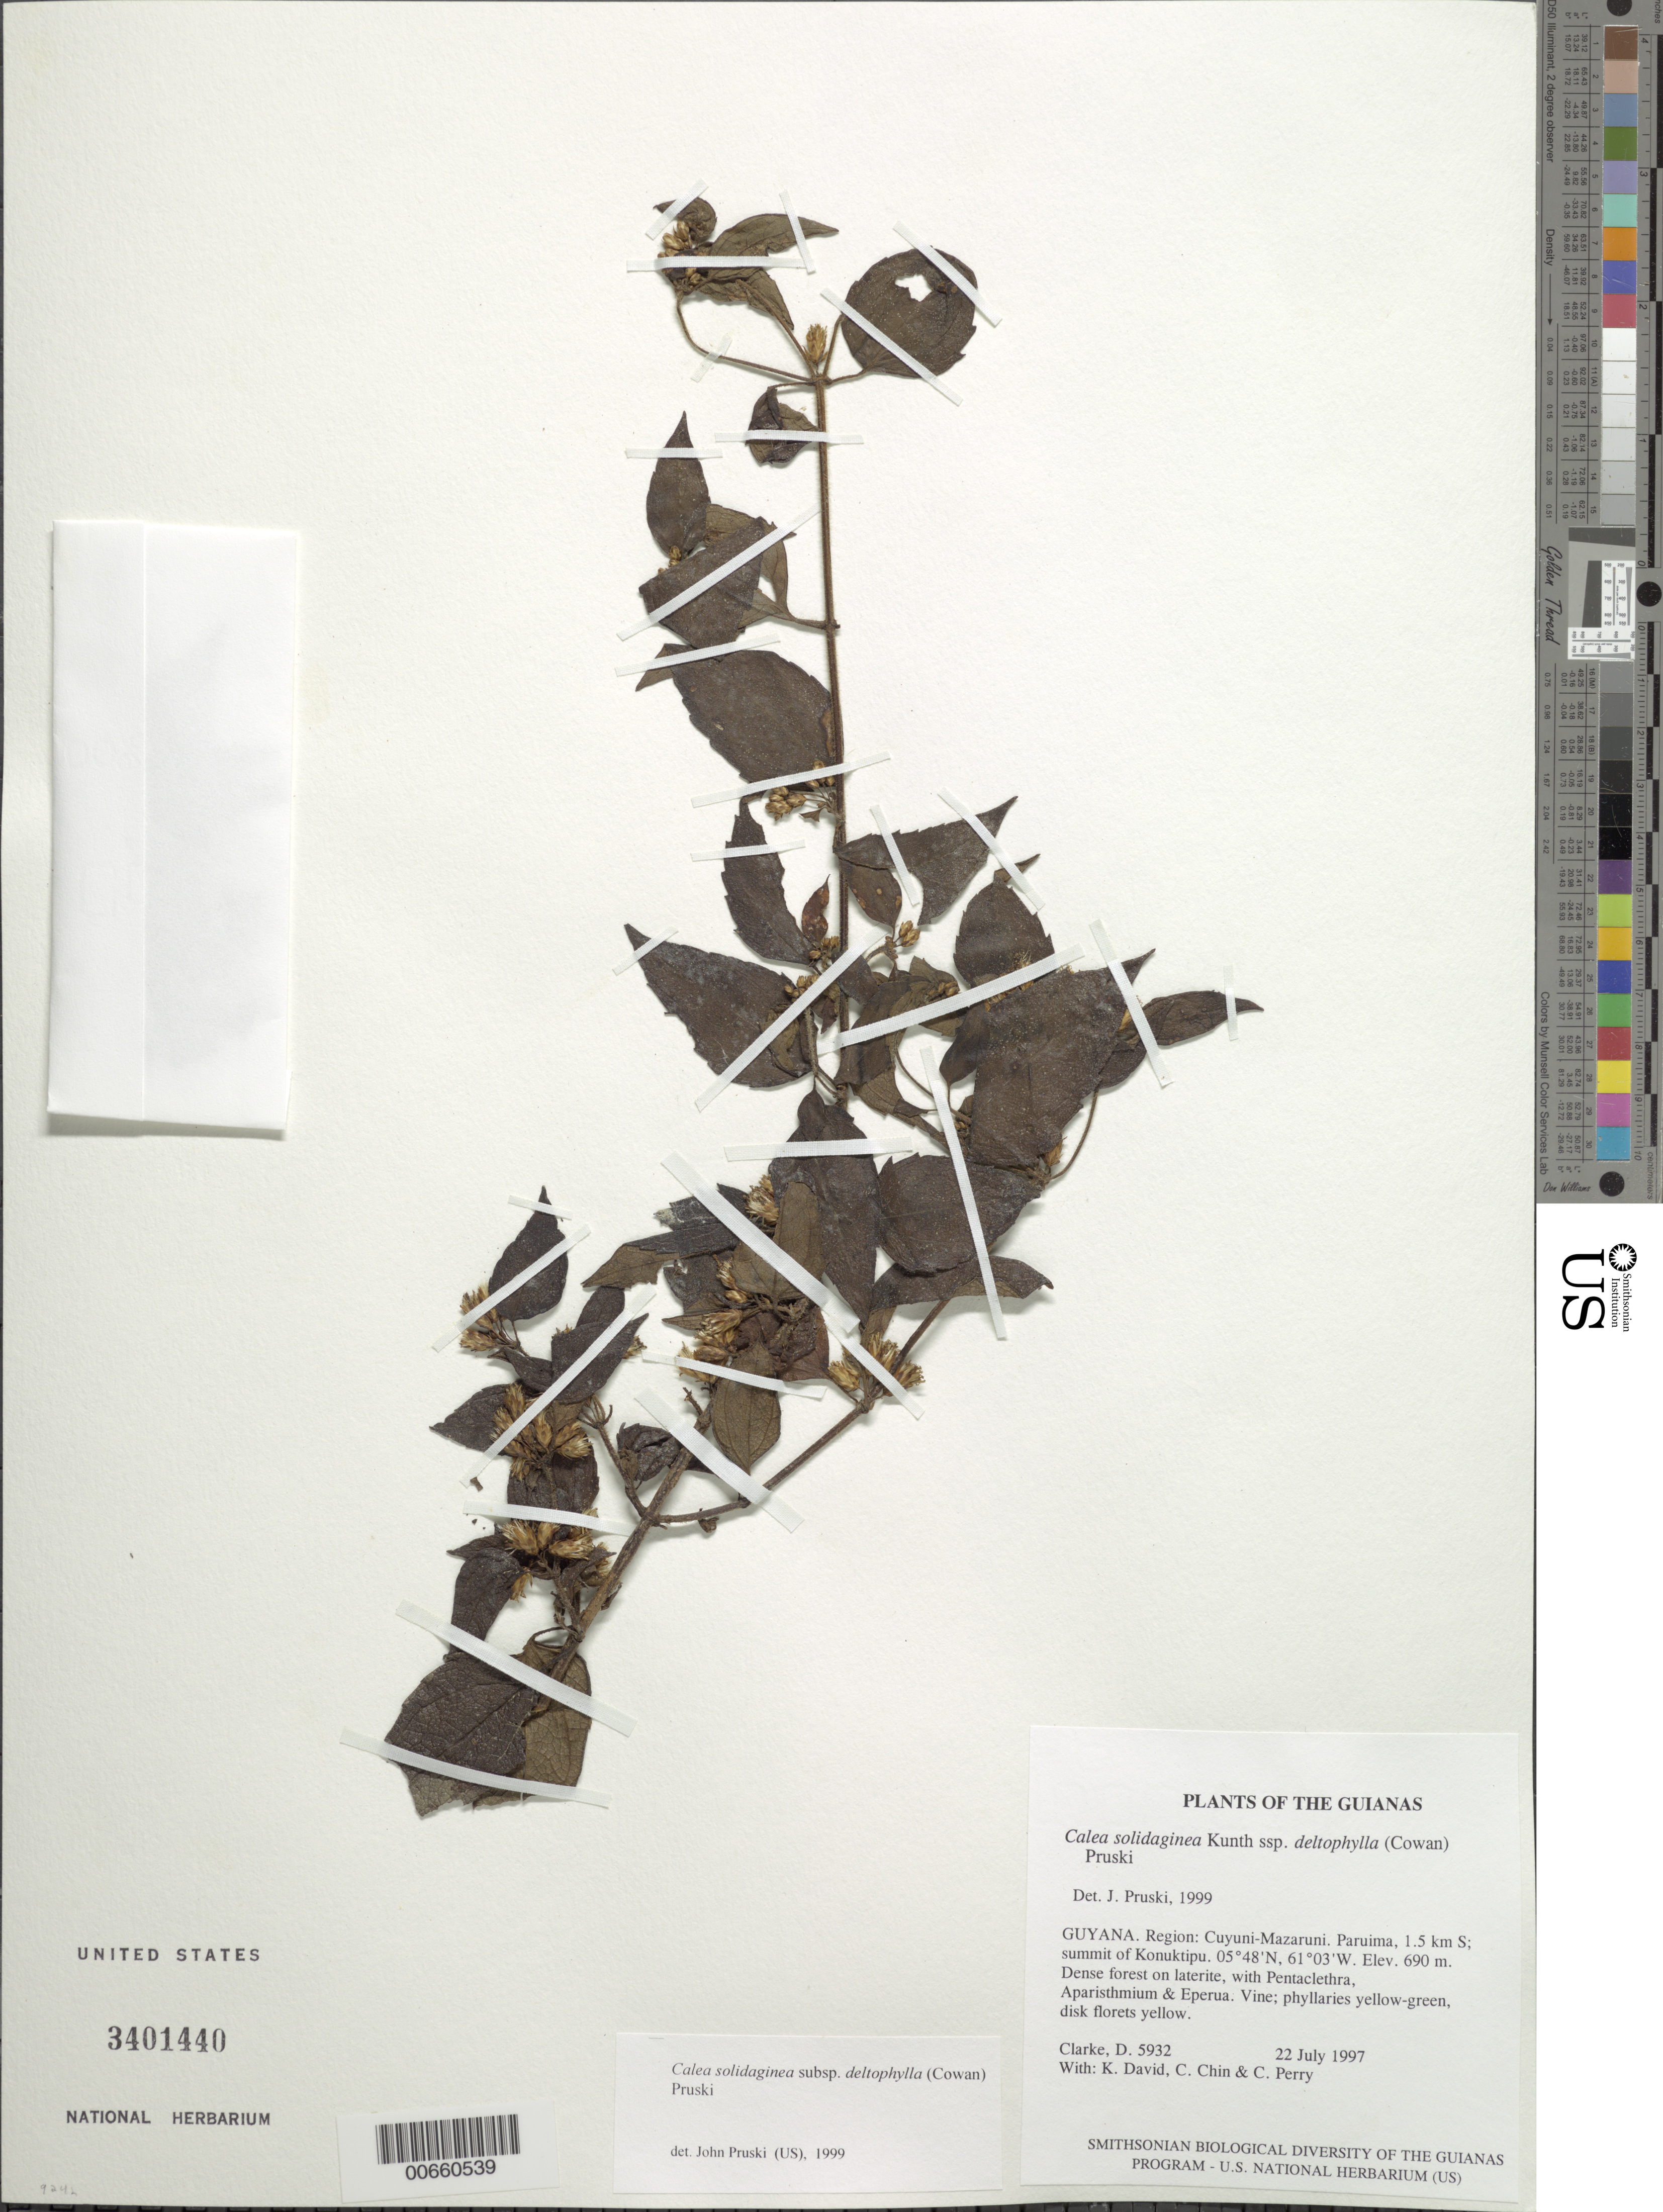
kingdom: Plantae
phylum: Tracheophyta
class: Magnoliopsida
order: Asterales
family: Asteraceae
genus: Calea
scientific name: Calea solidaginea subsp. deltophylla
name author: (R.S. Cowan) Pruski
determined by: Pruski, J. F.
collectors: H. D. Clarke, K. David, C. Chin & C. Perry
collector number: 5932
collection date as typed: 22 July 1997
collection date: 1997-07-22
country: Guyana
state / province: Cuyuni-Mazaruni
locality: Paruima, 1.5 km S; summit of Konuktipu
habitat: Dense forest on laterite, with Pentaclethra, Aparisthmium & Eperua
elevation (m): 690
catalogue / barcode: US 3401440